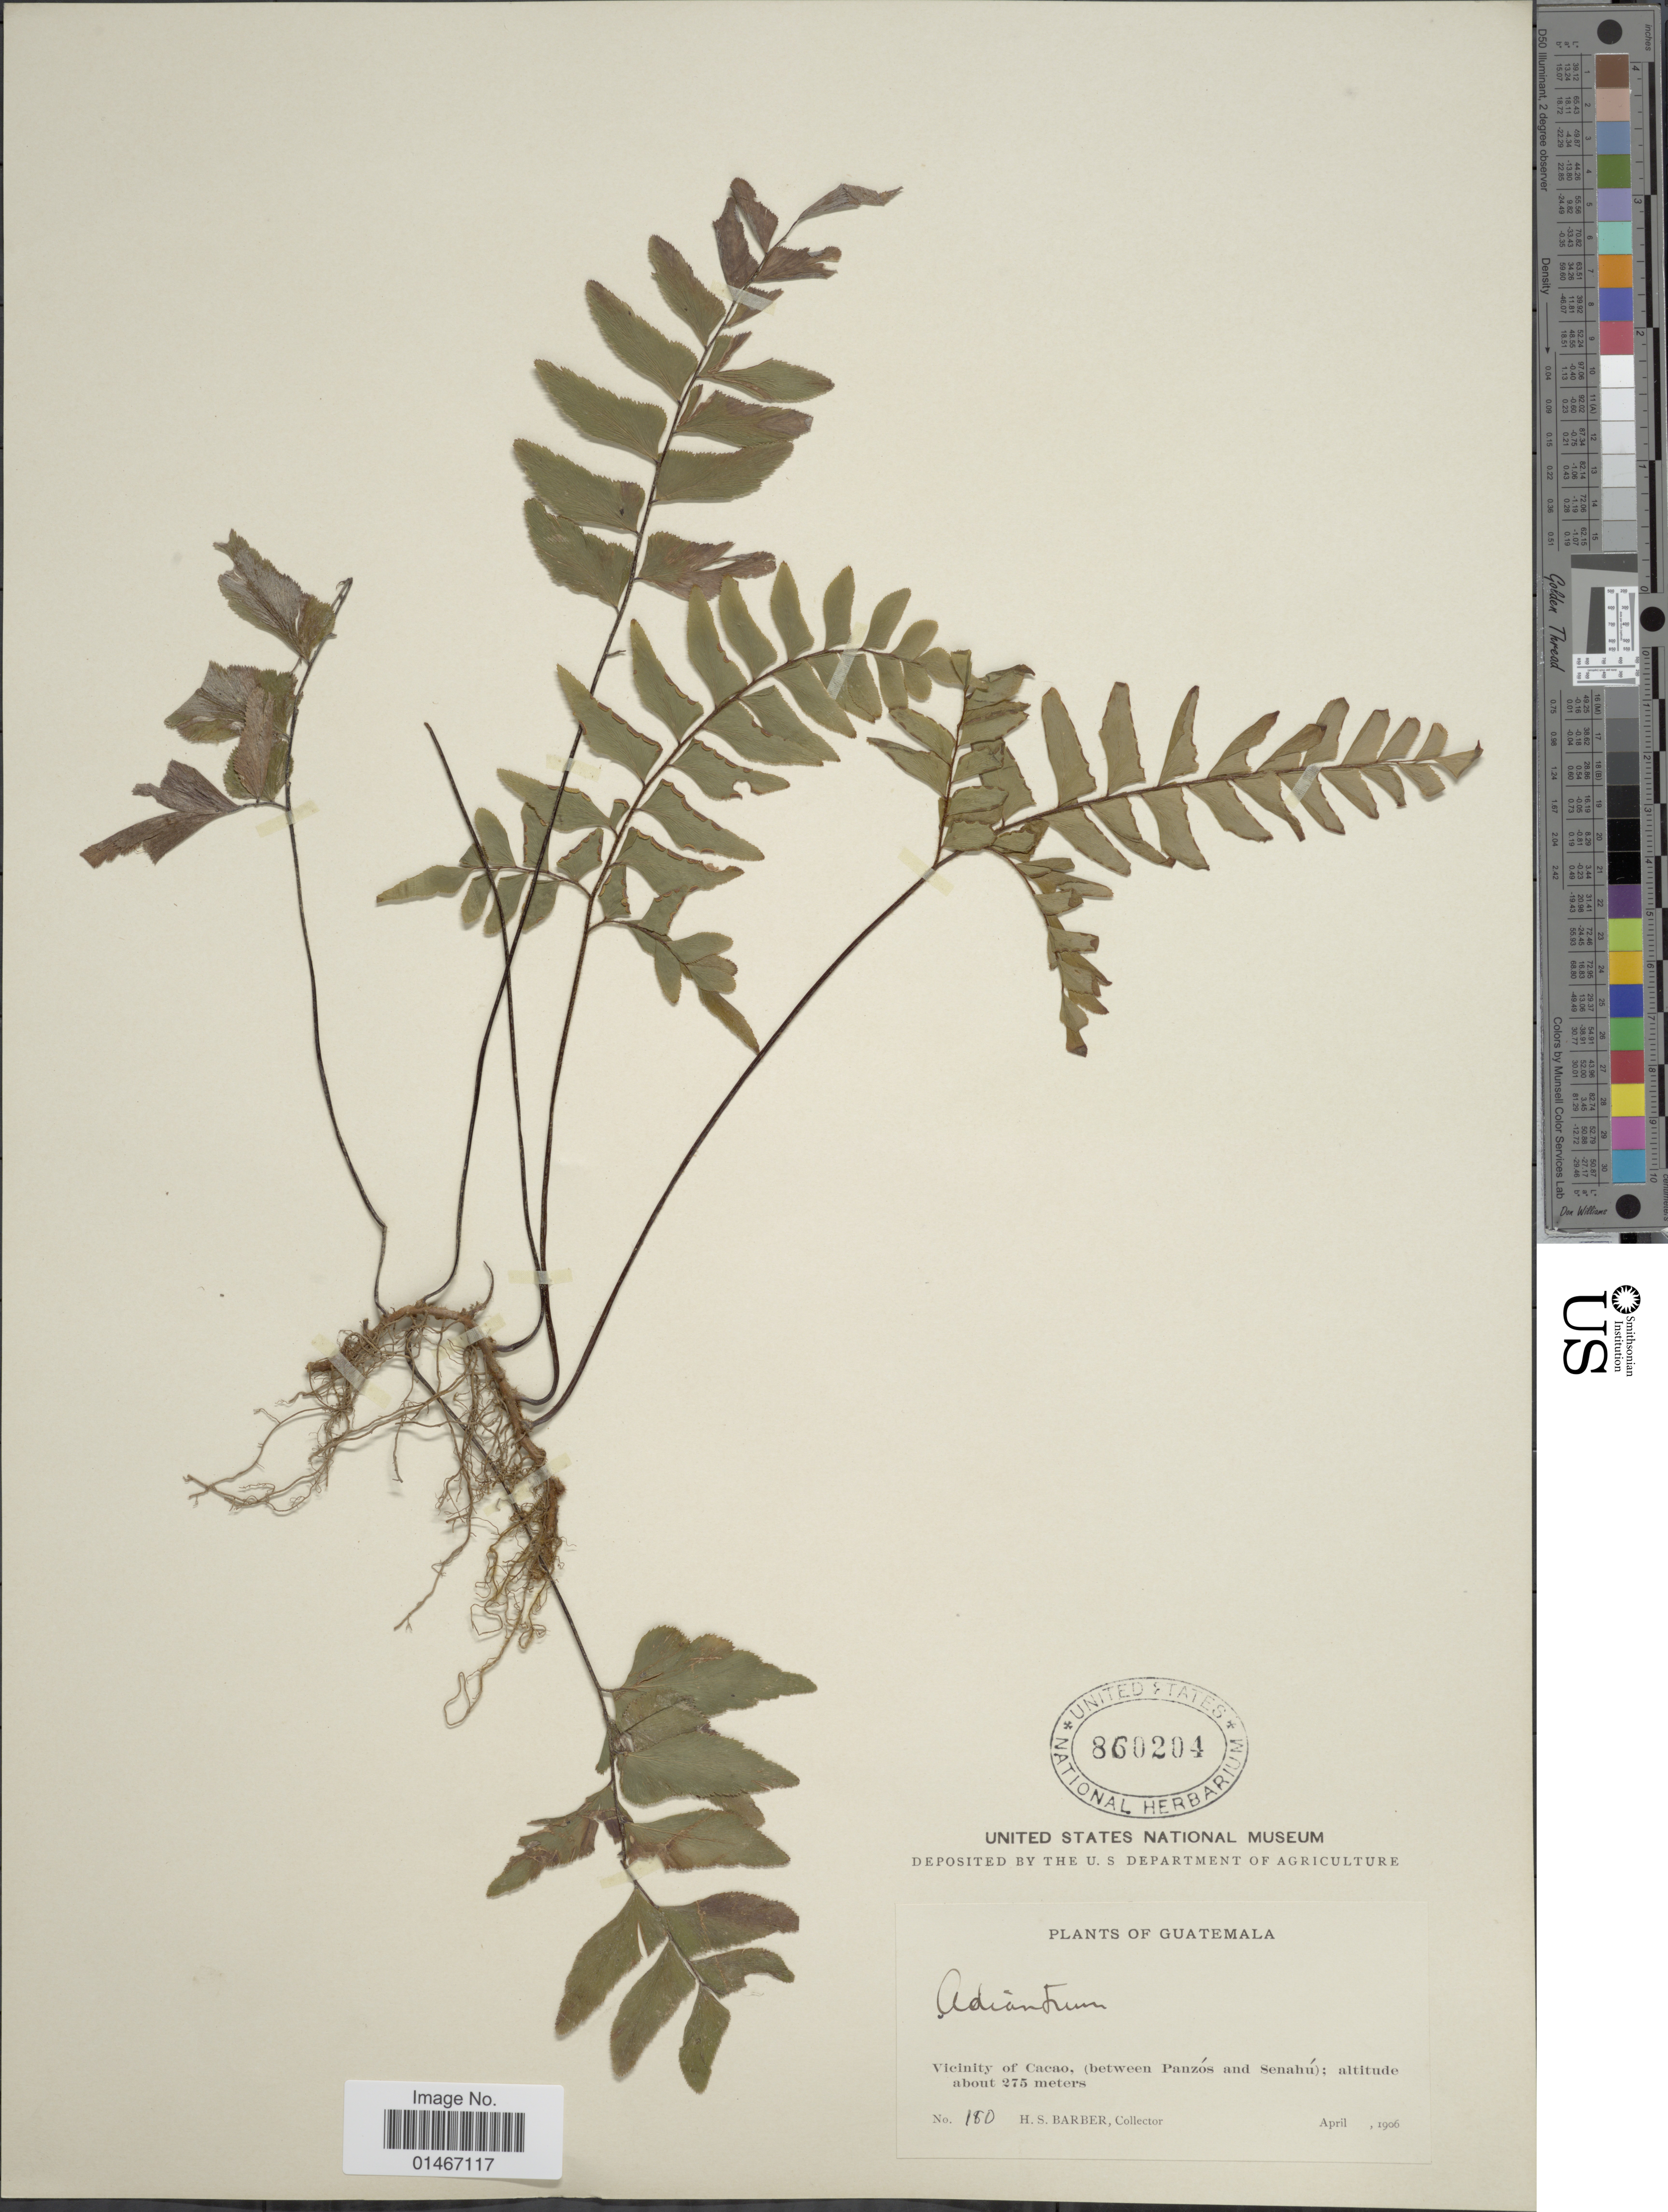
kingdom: Plantae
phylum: Tracheophyta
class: Polypodiopsida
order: Polypodiales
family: Pteridaceae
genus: Adiantum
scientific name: Adiantum latifolium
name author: Lam.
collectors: H. Barber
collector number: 180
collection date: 1906-04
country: Guatemala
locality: Vicinity of Cacao, (between Panzos and Senahu).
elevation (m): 275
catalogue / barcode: US 860204